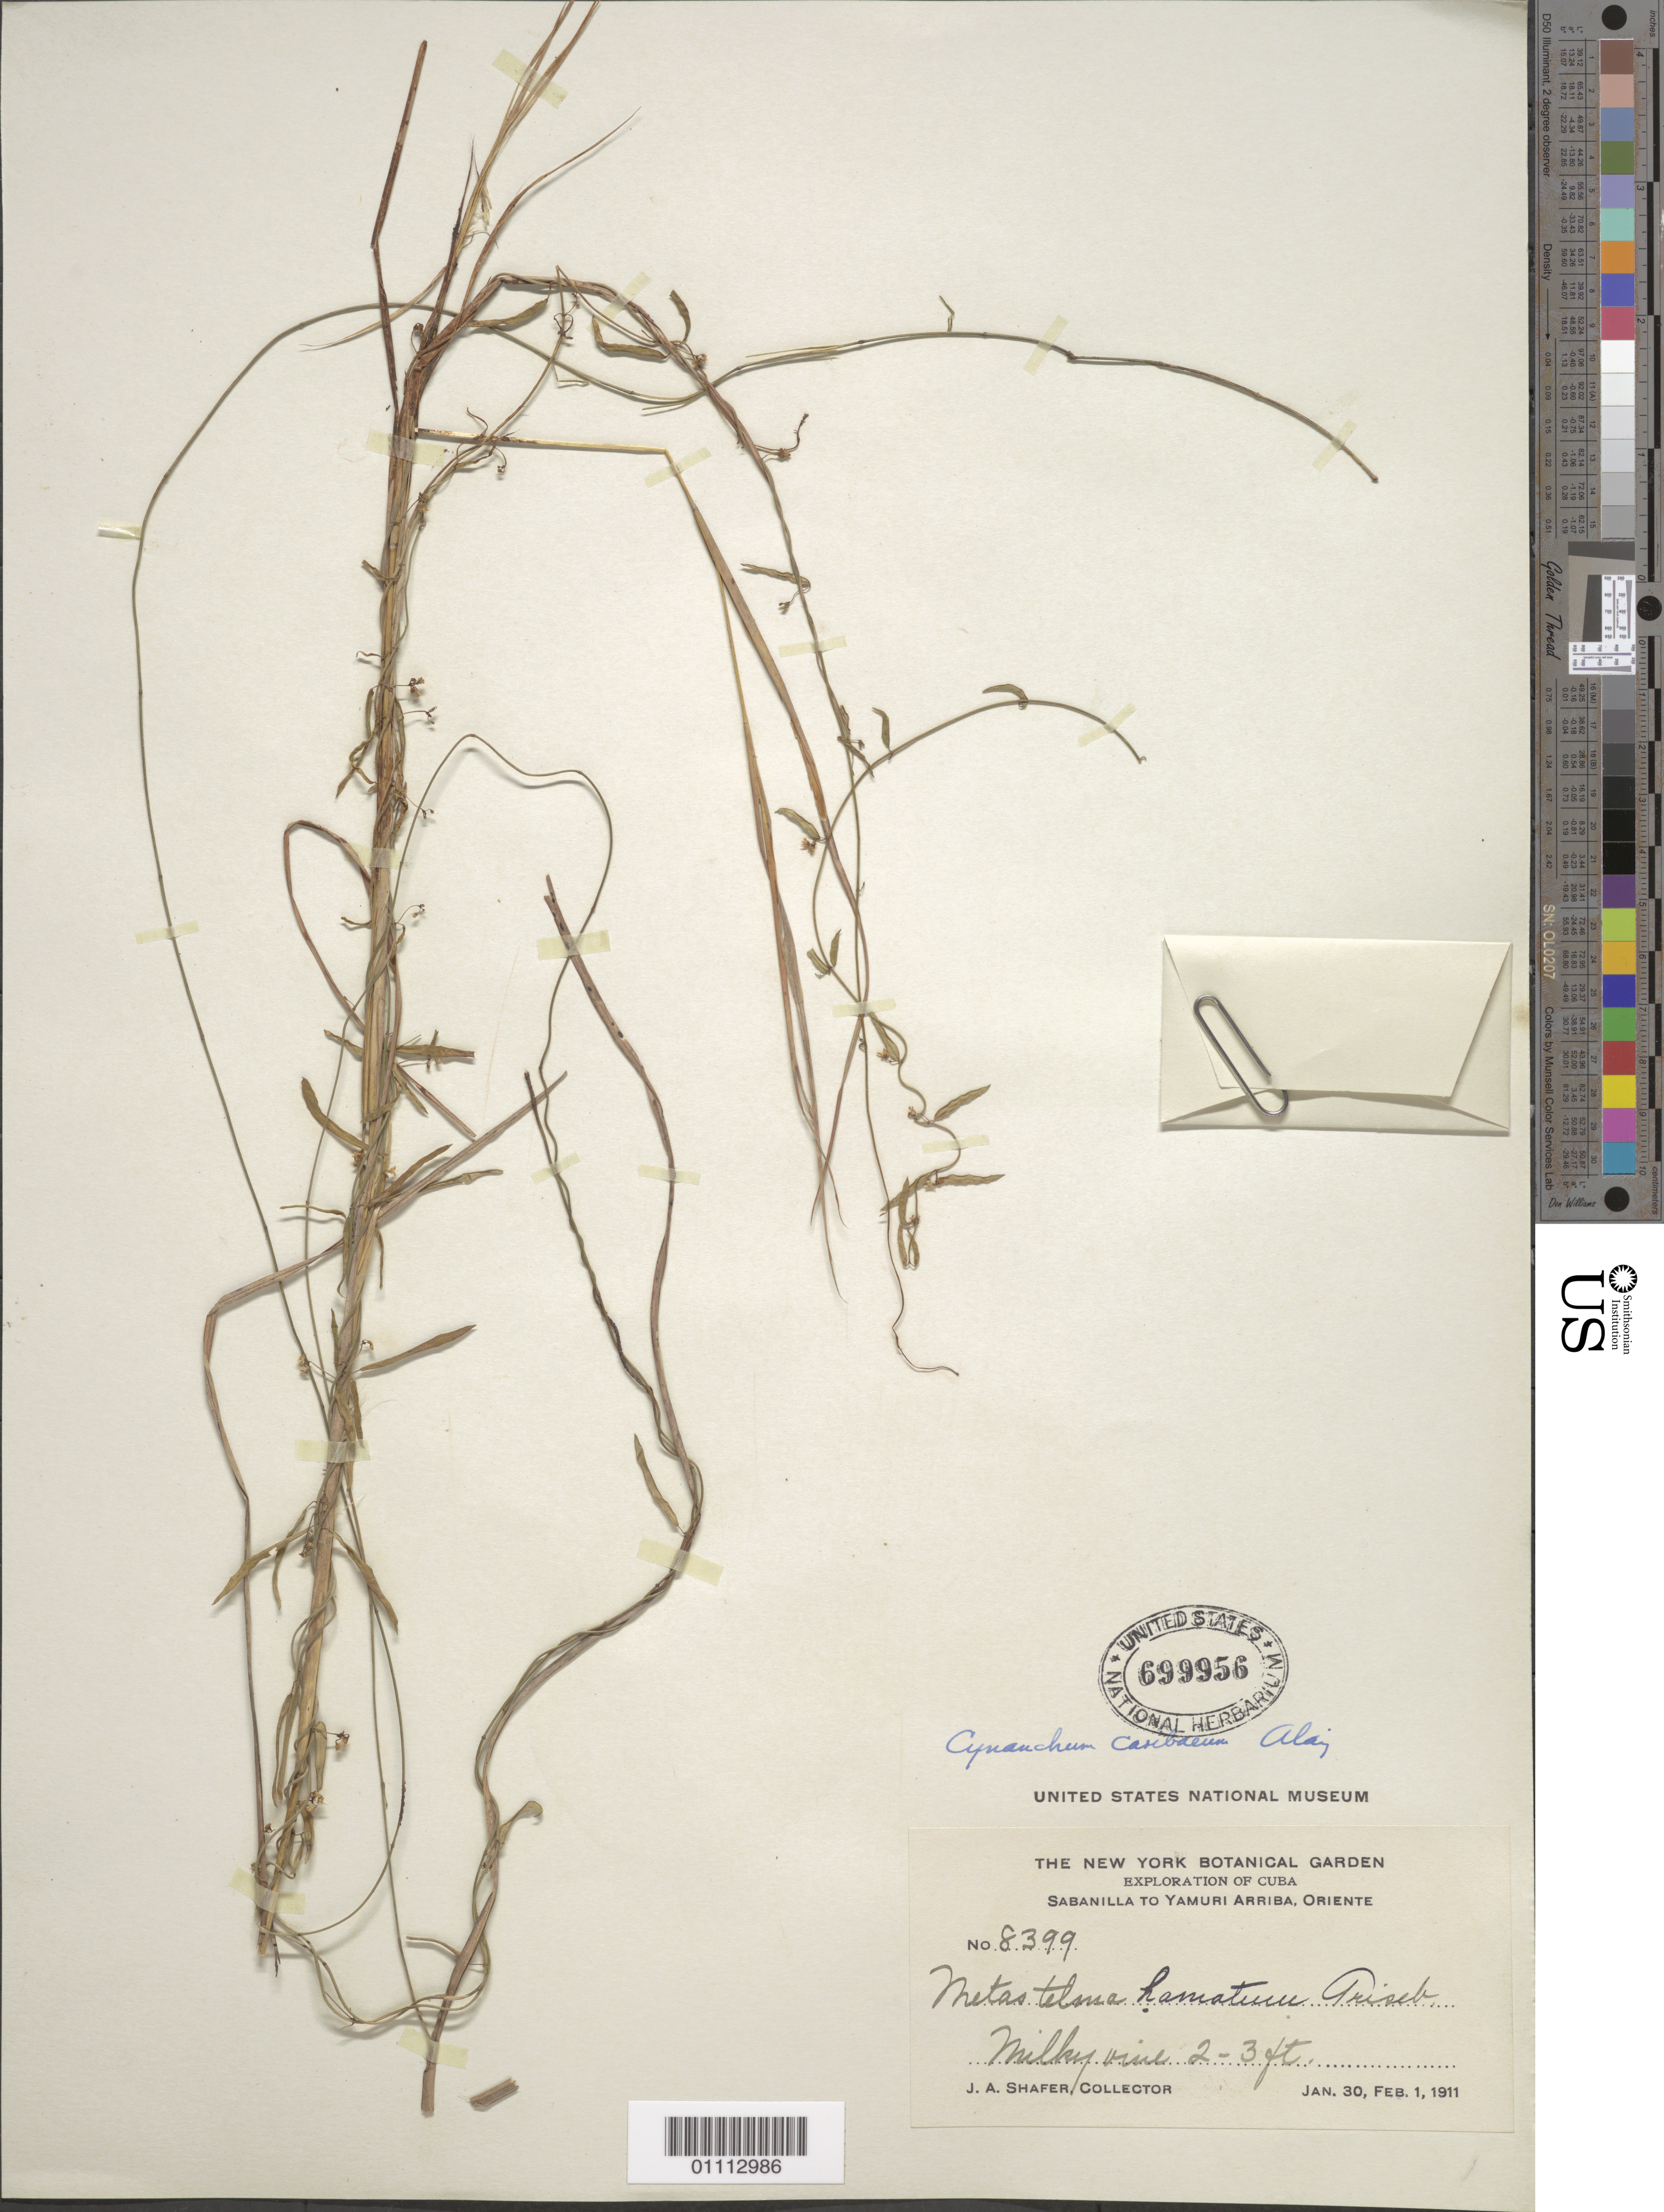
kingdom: Plantae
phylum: Tracheophyta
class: Magnoliopsida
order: Gentianales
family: Apocynaceae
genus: Cynanchum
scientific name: Cynanchum caribaeum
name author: Alain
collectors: J. A. Shafer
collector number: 8399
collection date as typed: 30 Jan 1911 to 01 Feb 1911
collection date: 1911-01-30/1911-02-01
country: Cuba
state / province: Oriente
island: Cuba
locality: Sabanilla to Yamuri Arriba, Oriente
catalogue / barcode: US 699956